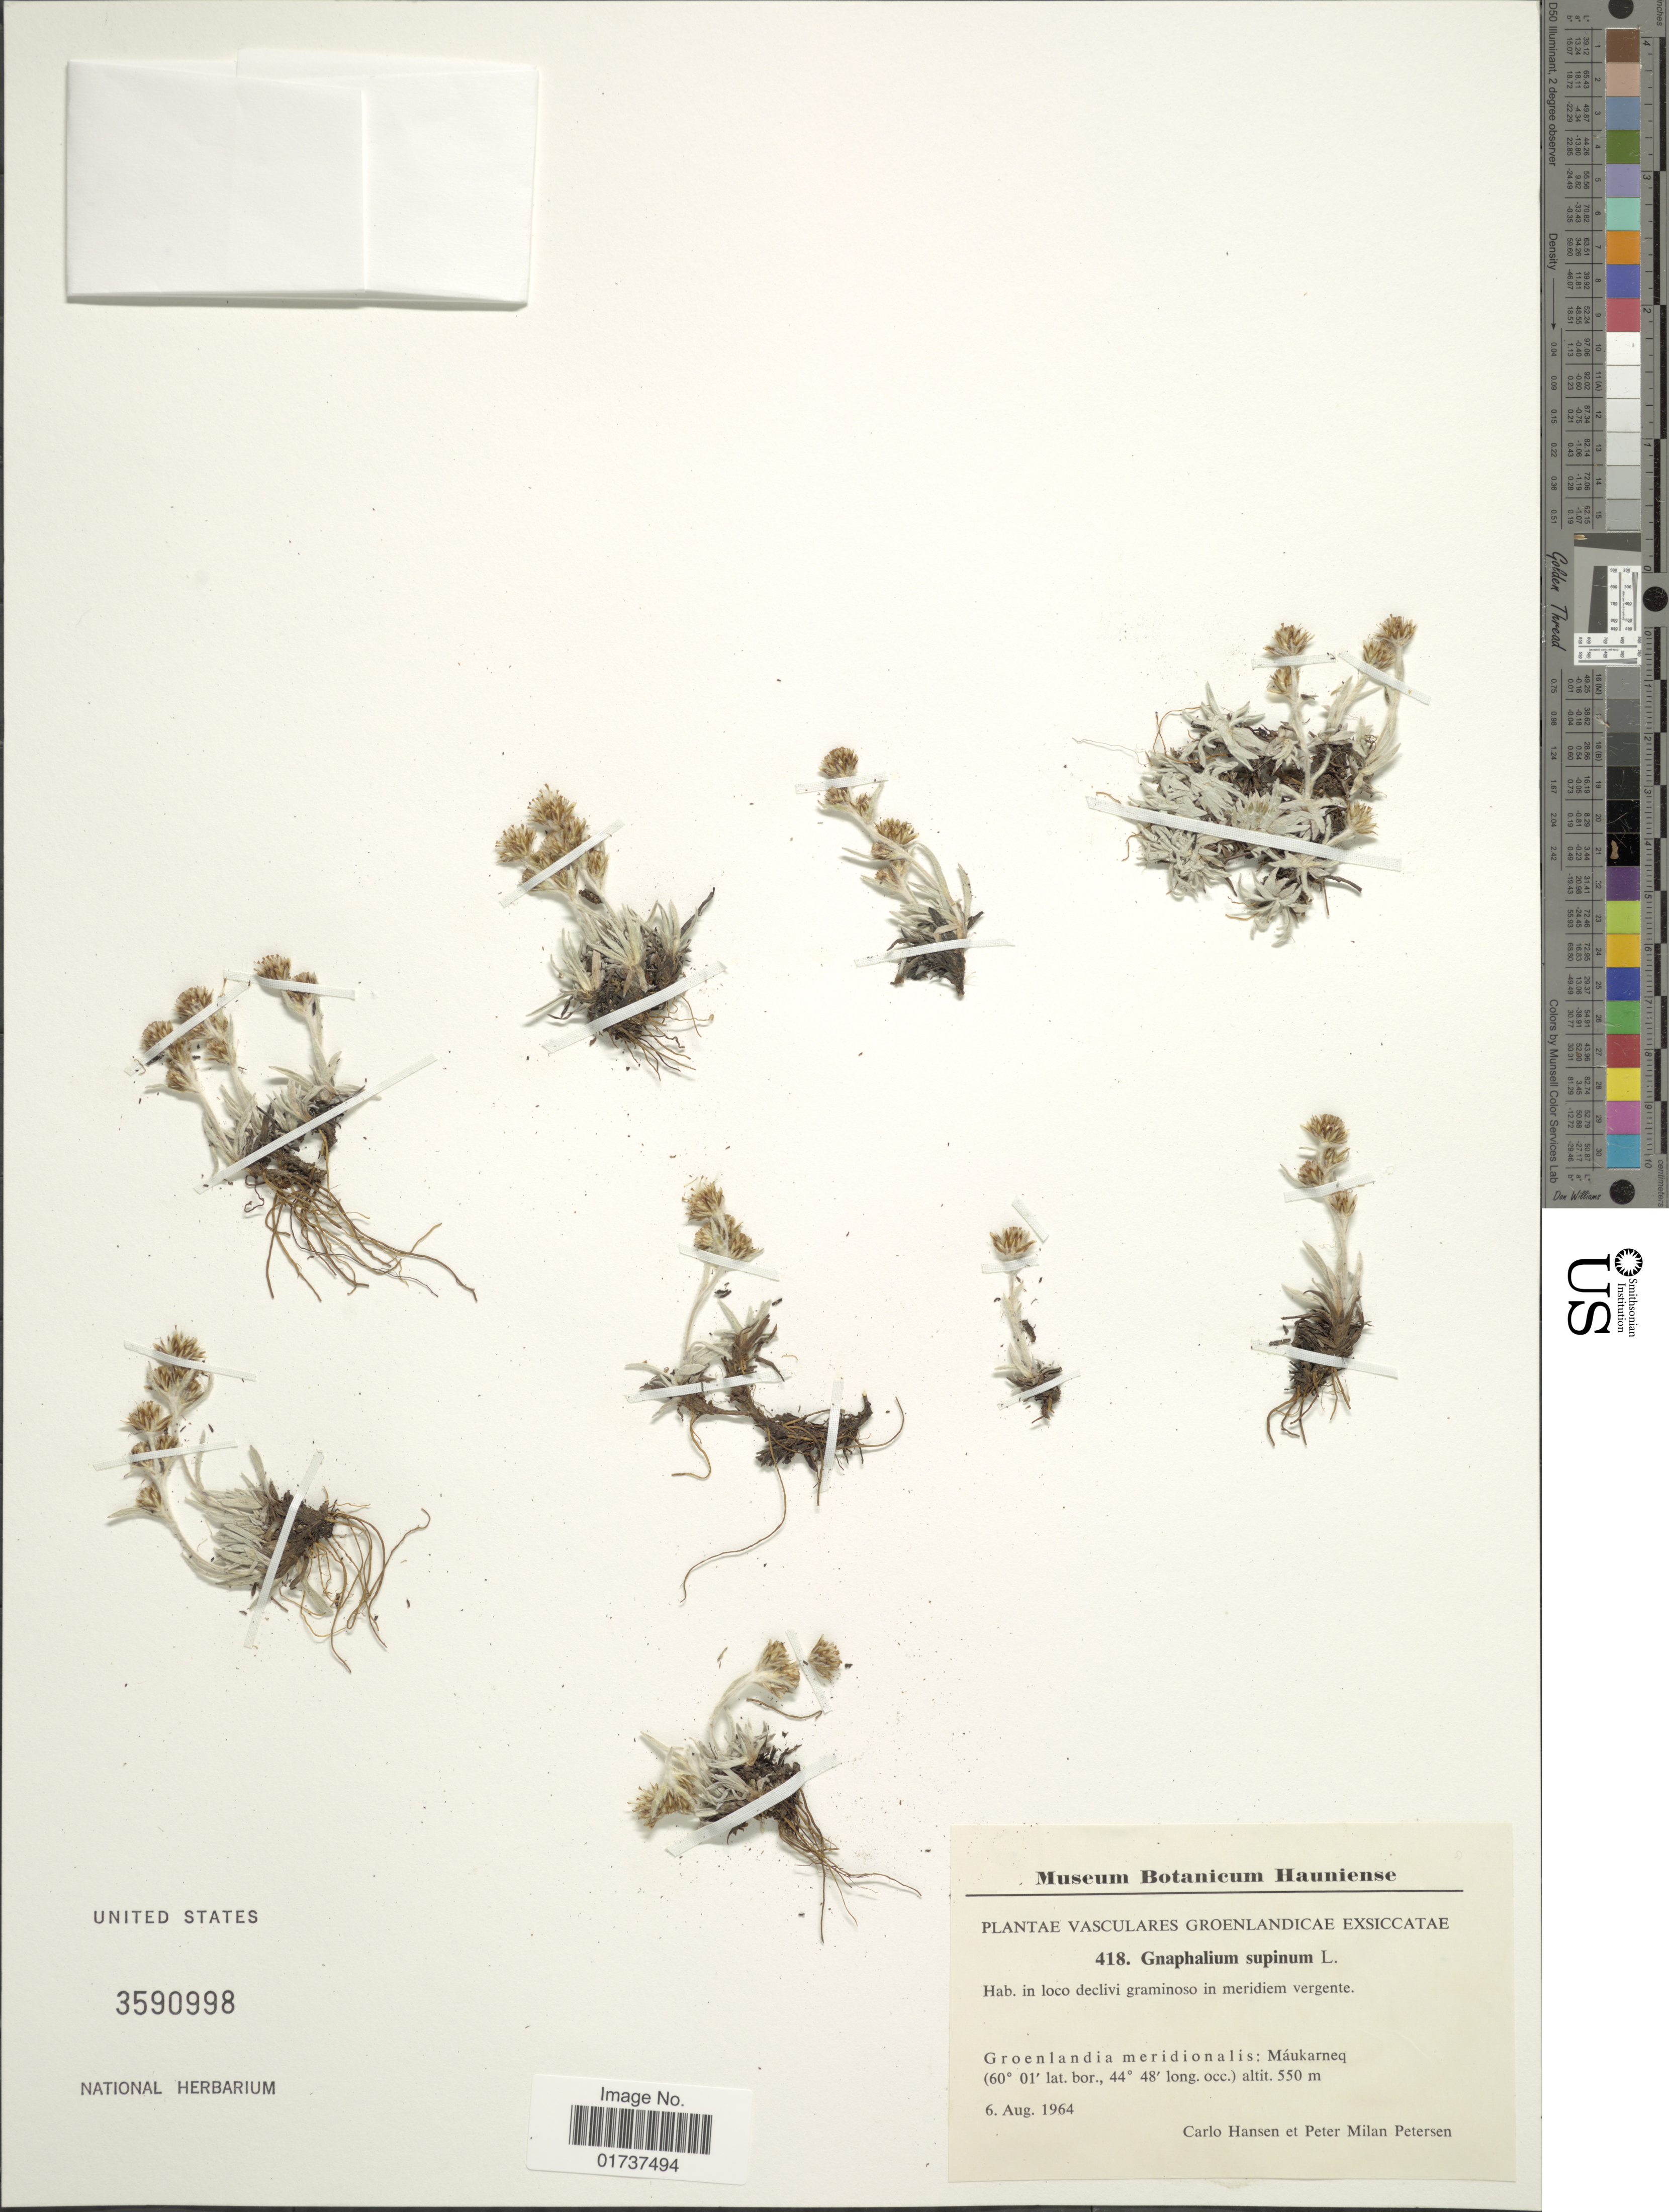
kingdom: Plantae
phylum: Tracheophyta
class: Magnoliopsida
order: Asterales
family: Asteraceae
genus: Gnaphalium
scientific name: Gnaphalium supinum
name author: L.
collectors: C. Hansen & P. Petersen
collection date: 1964-08-06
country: Greenland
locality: Groenlandia meridionalist: Maukarneq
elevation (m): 550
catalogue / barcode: US 3590998